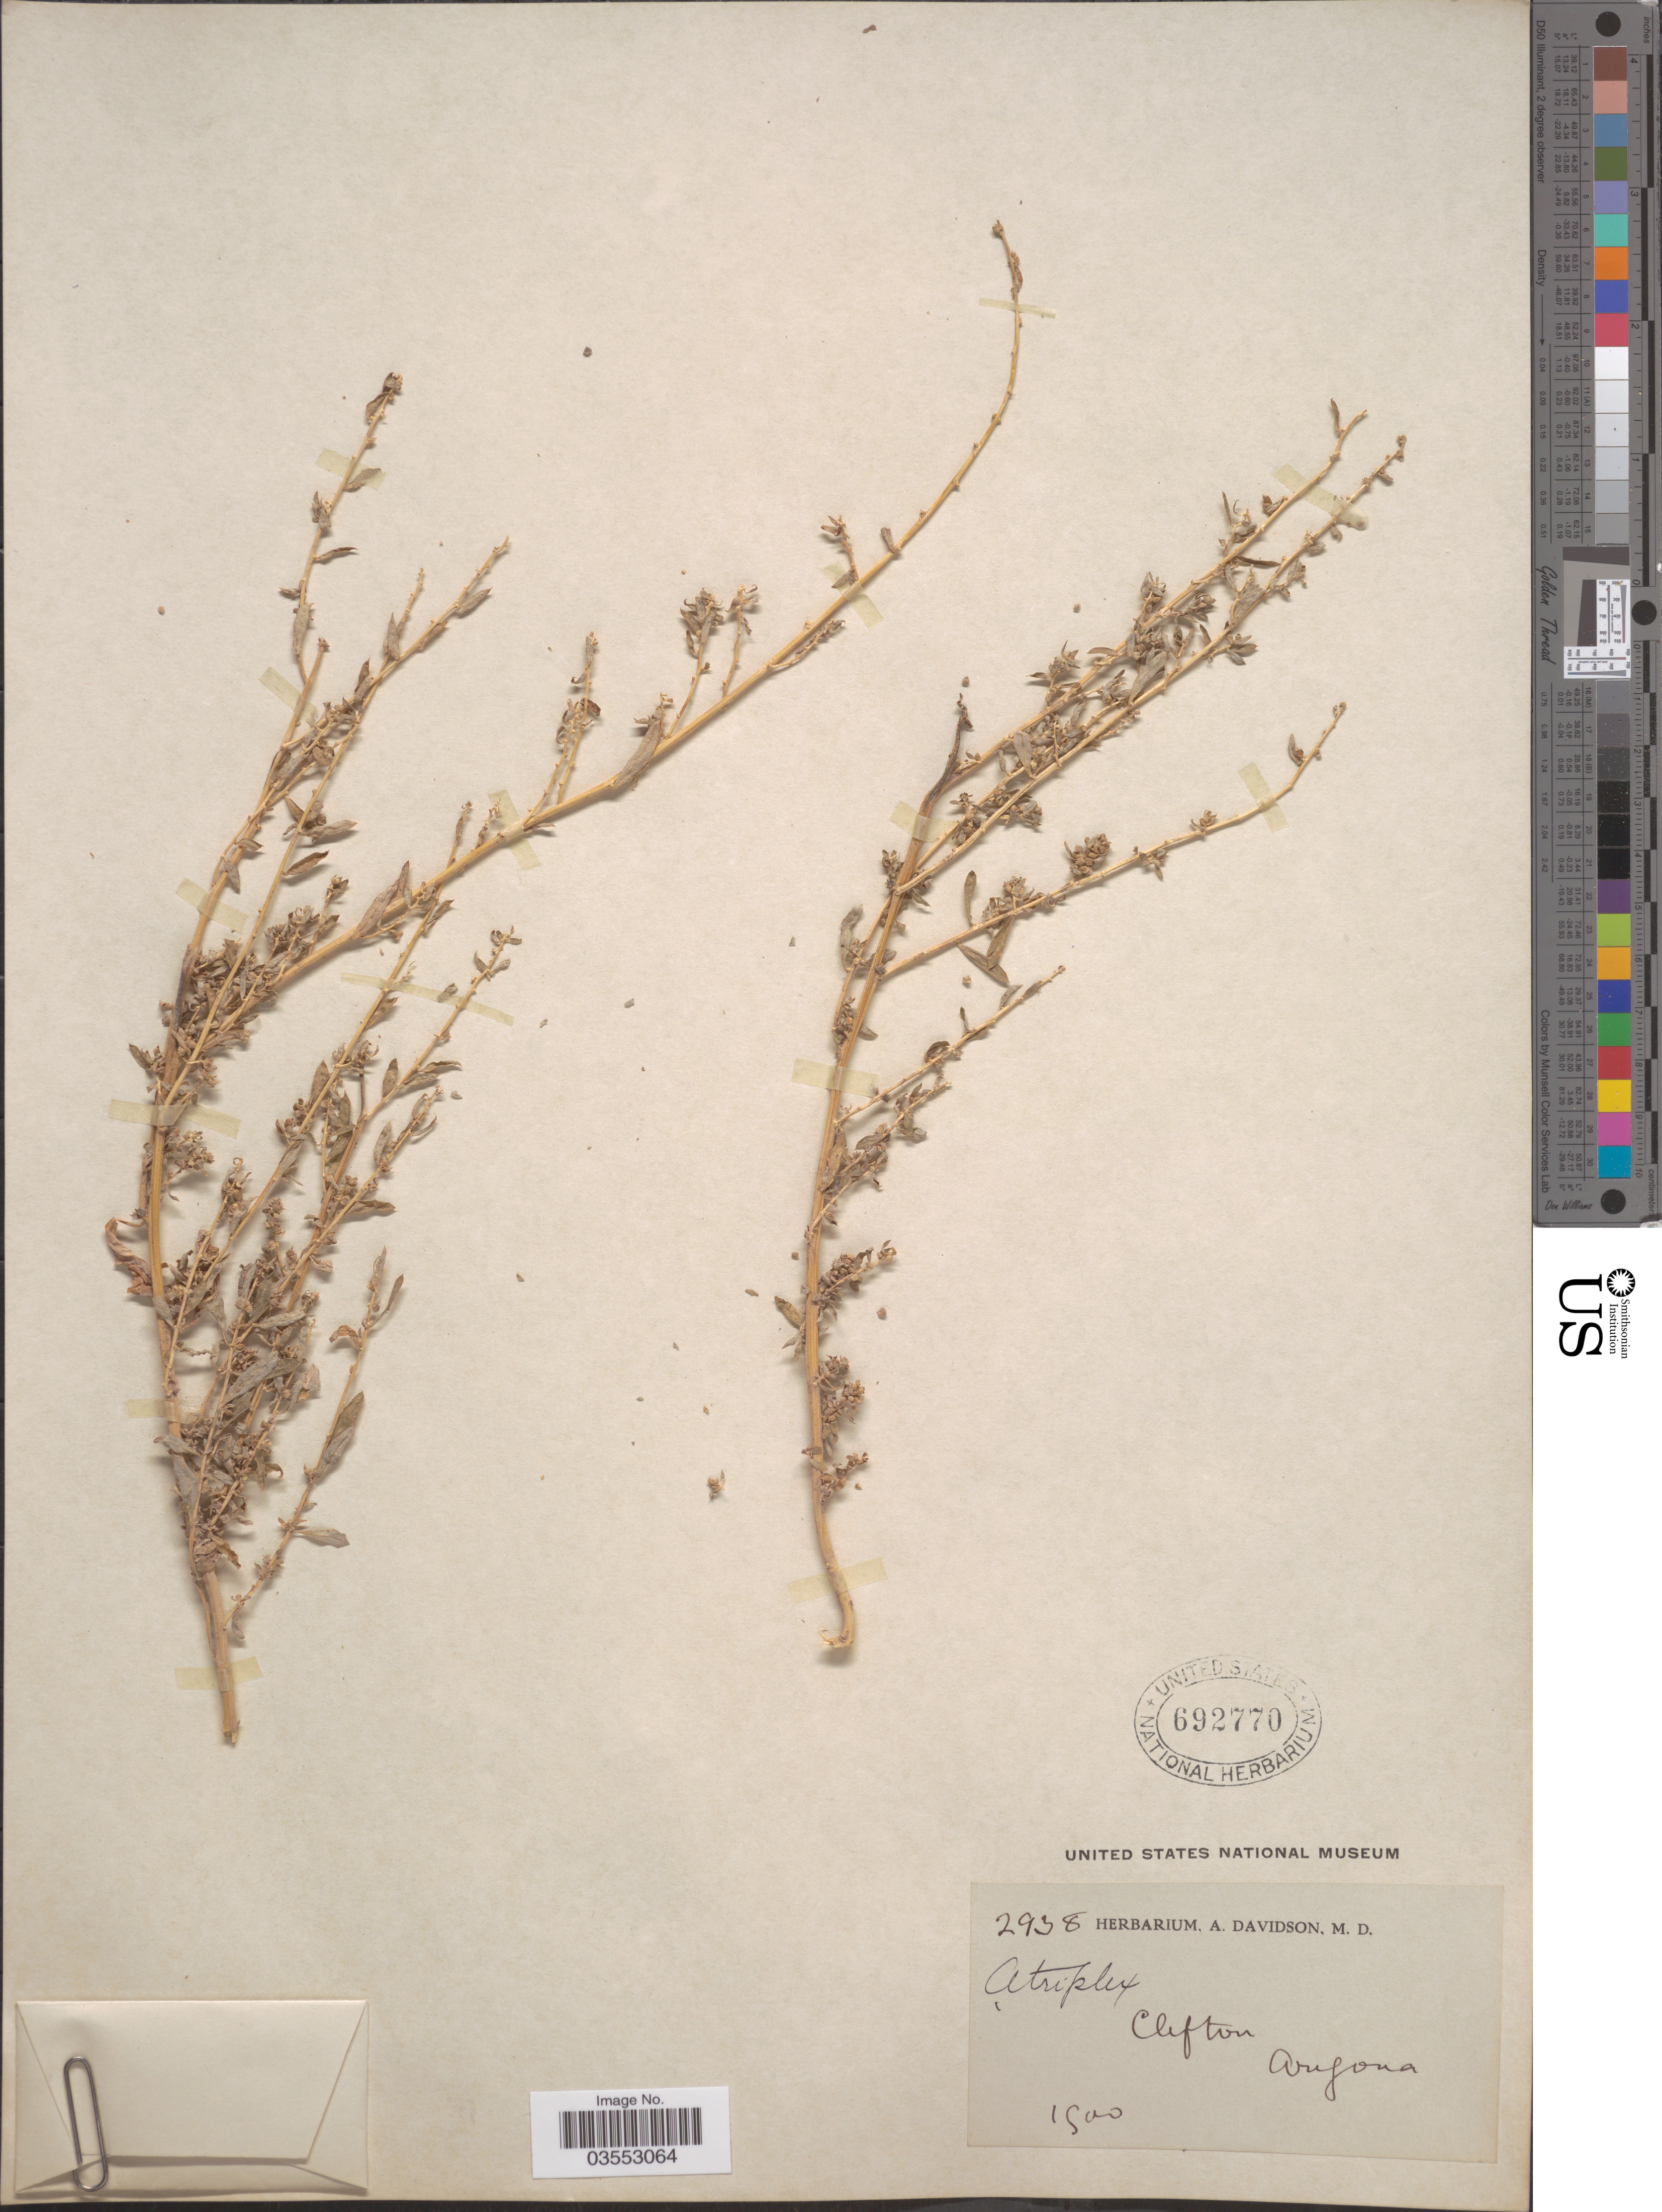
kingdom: Plantae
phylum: Tracheophyta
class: Magnoliopsida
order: Caryophyllales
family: Amaranthaceae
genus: Atriplex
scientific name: Atriplex wrightii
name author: S. Watson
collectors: ex herb. A. Davidson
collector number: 2938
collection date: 1900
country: United States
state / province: Arizona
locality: Clifton.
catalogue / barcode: US 692770